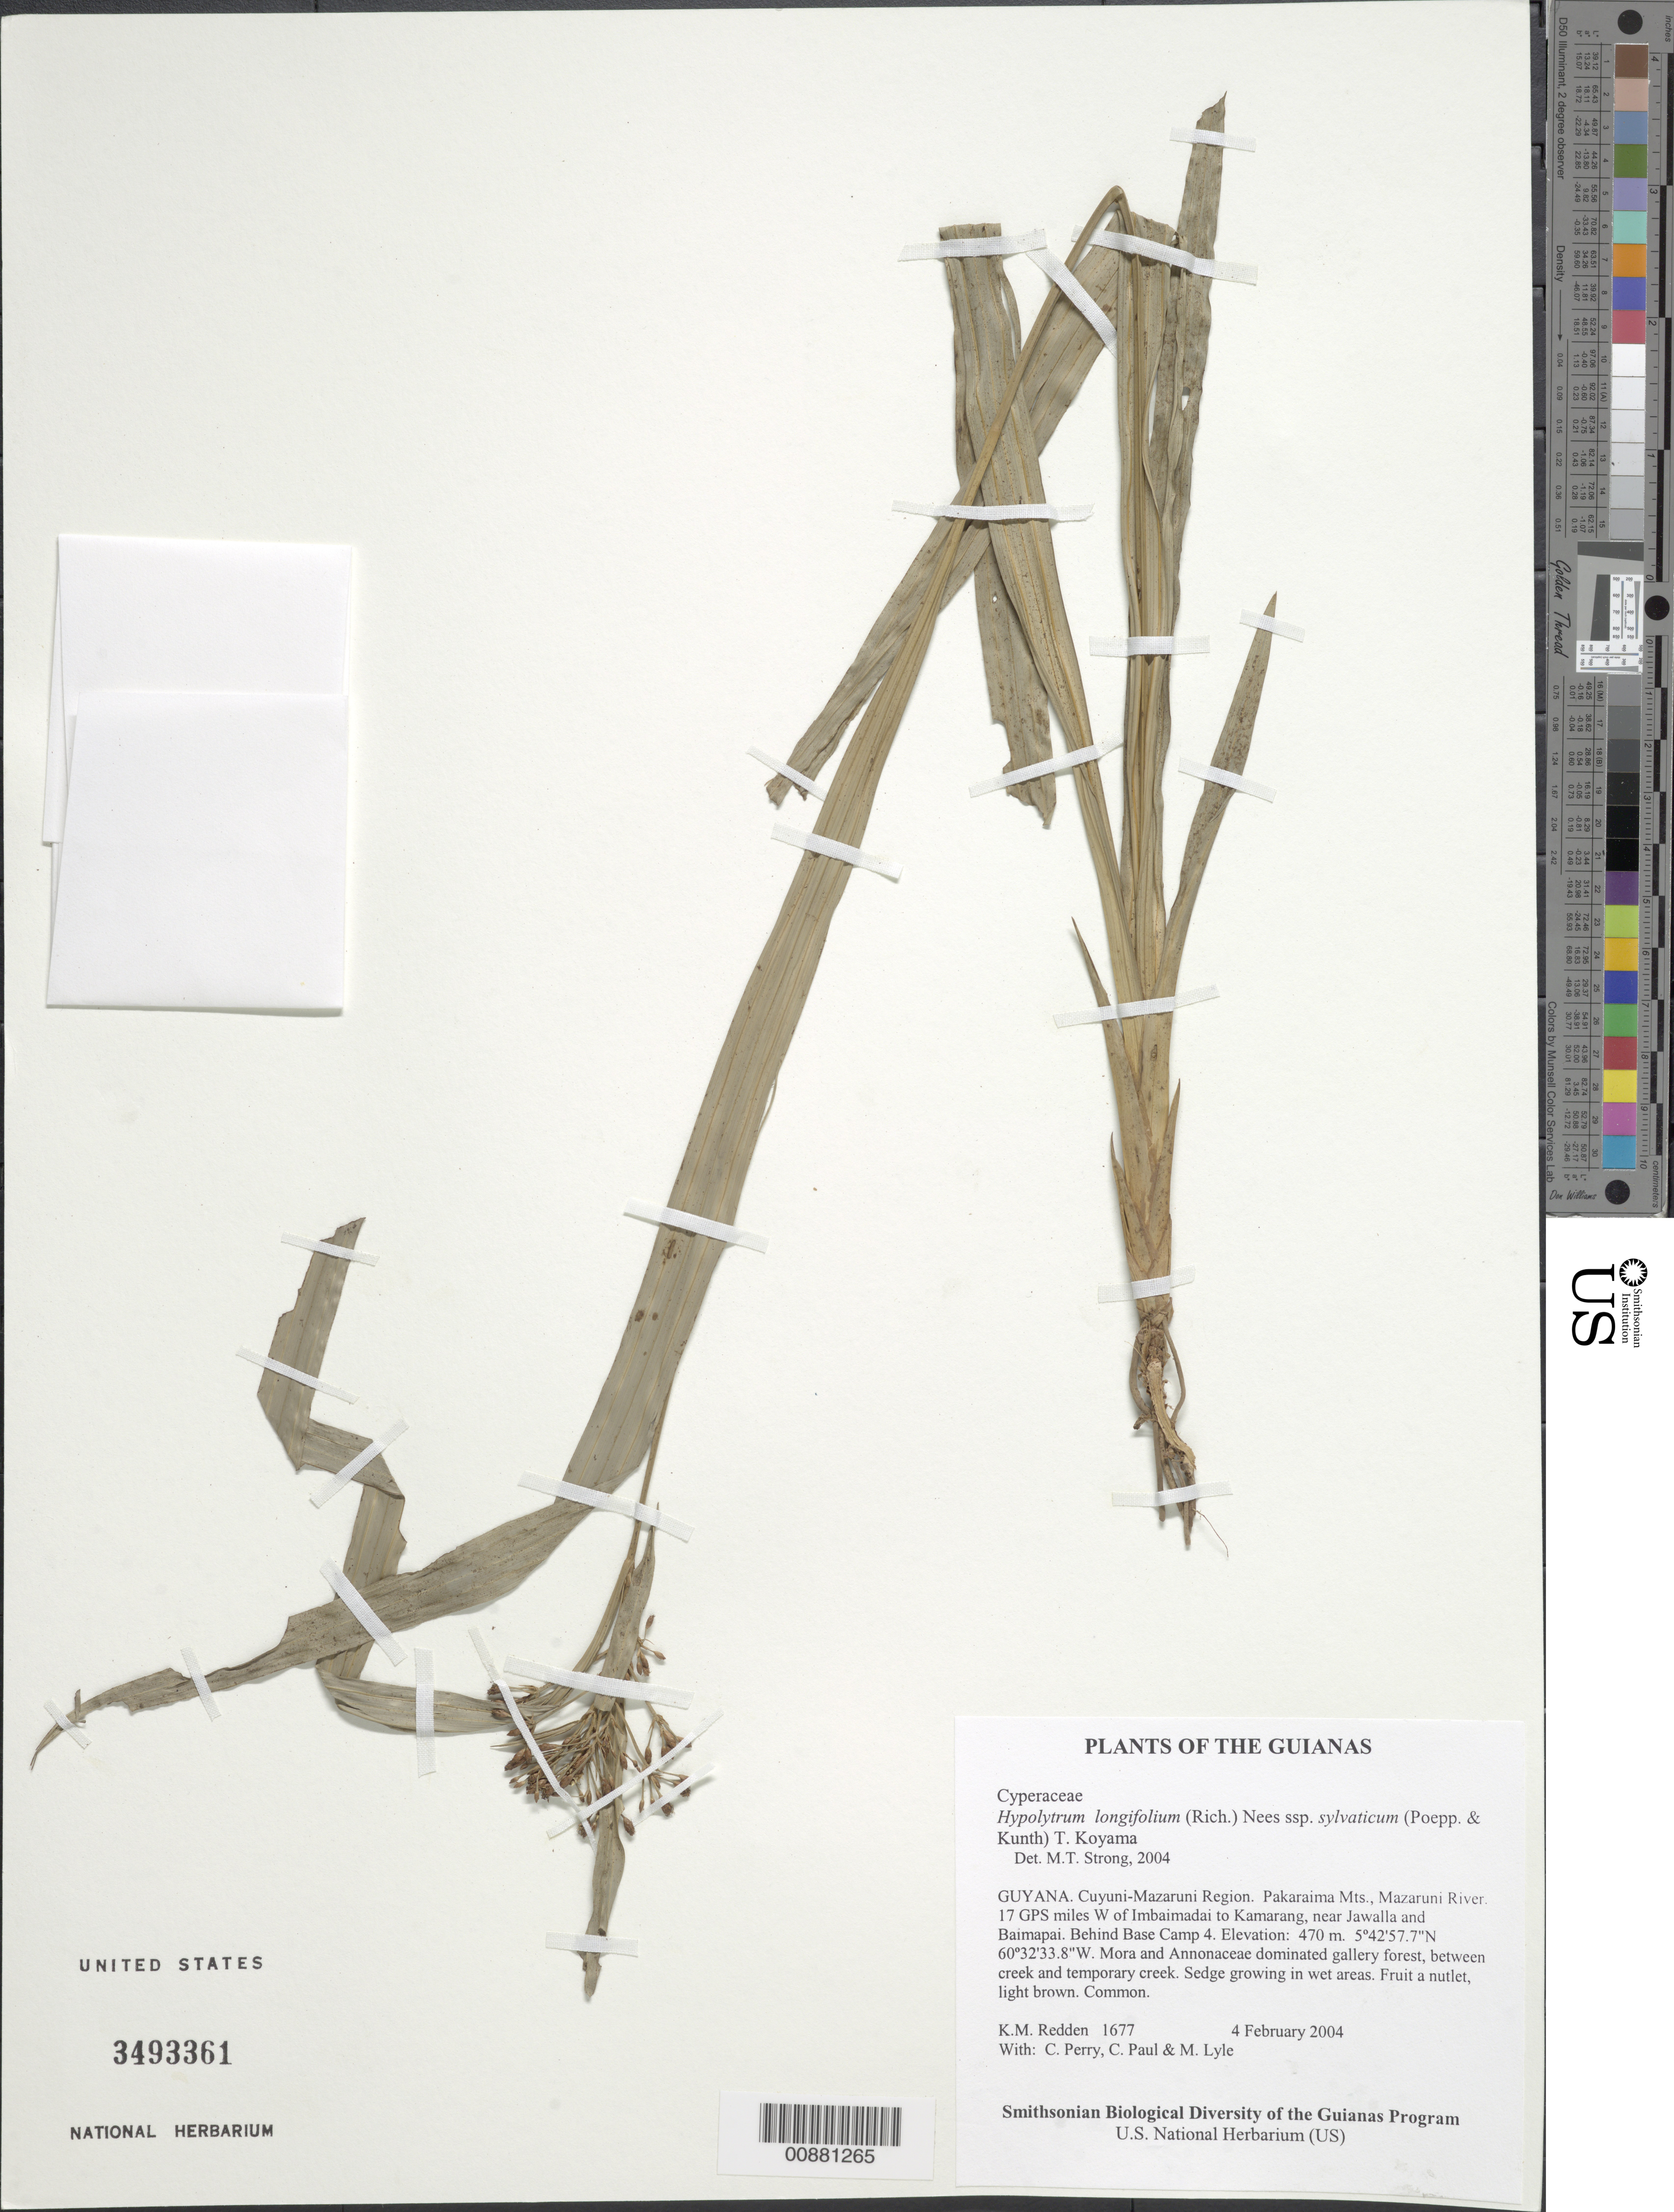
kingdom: Plantae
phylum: Tracheophyta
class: Liliopsida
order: Poales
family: Cyperaceae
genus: Hypolytrum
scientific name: Hypolytrum longifolium subsp. sylvaticum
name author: (Poepp. ex Kunth) T. Koyama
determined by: Strong, M. T., (US), Smithsonian Institution - National Museum of Natural History (UNITED STATES)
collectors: K. M. Redden, C. Perry, C. Paul & M. Lyle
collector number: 1677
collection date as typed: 4 February 2004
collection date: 2004-02-04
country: Guyana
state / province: Cuyuni-Mazaruni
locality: Pakaraima Mts., Mazaruni River. 17 GPS miles W of Imbaimadai to Kamarang, near Jawalla and Baimapai. Behind Base Camp 4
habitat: Mora and Annonaceae dominated gallery forest, between creek and temporary creek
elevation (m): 470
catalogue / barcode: US 3493361